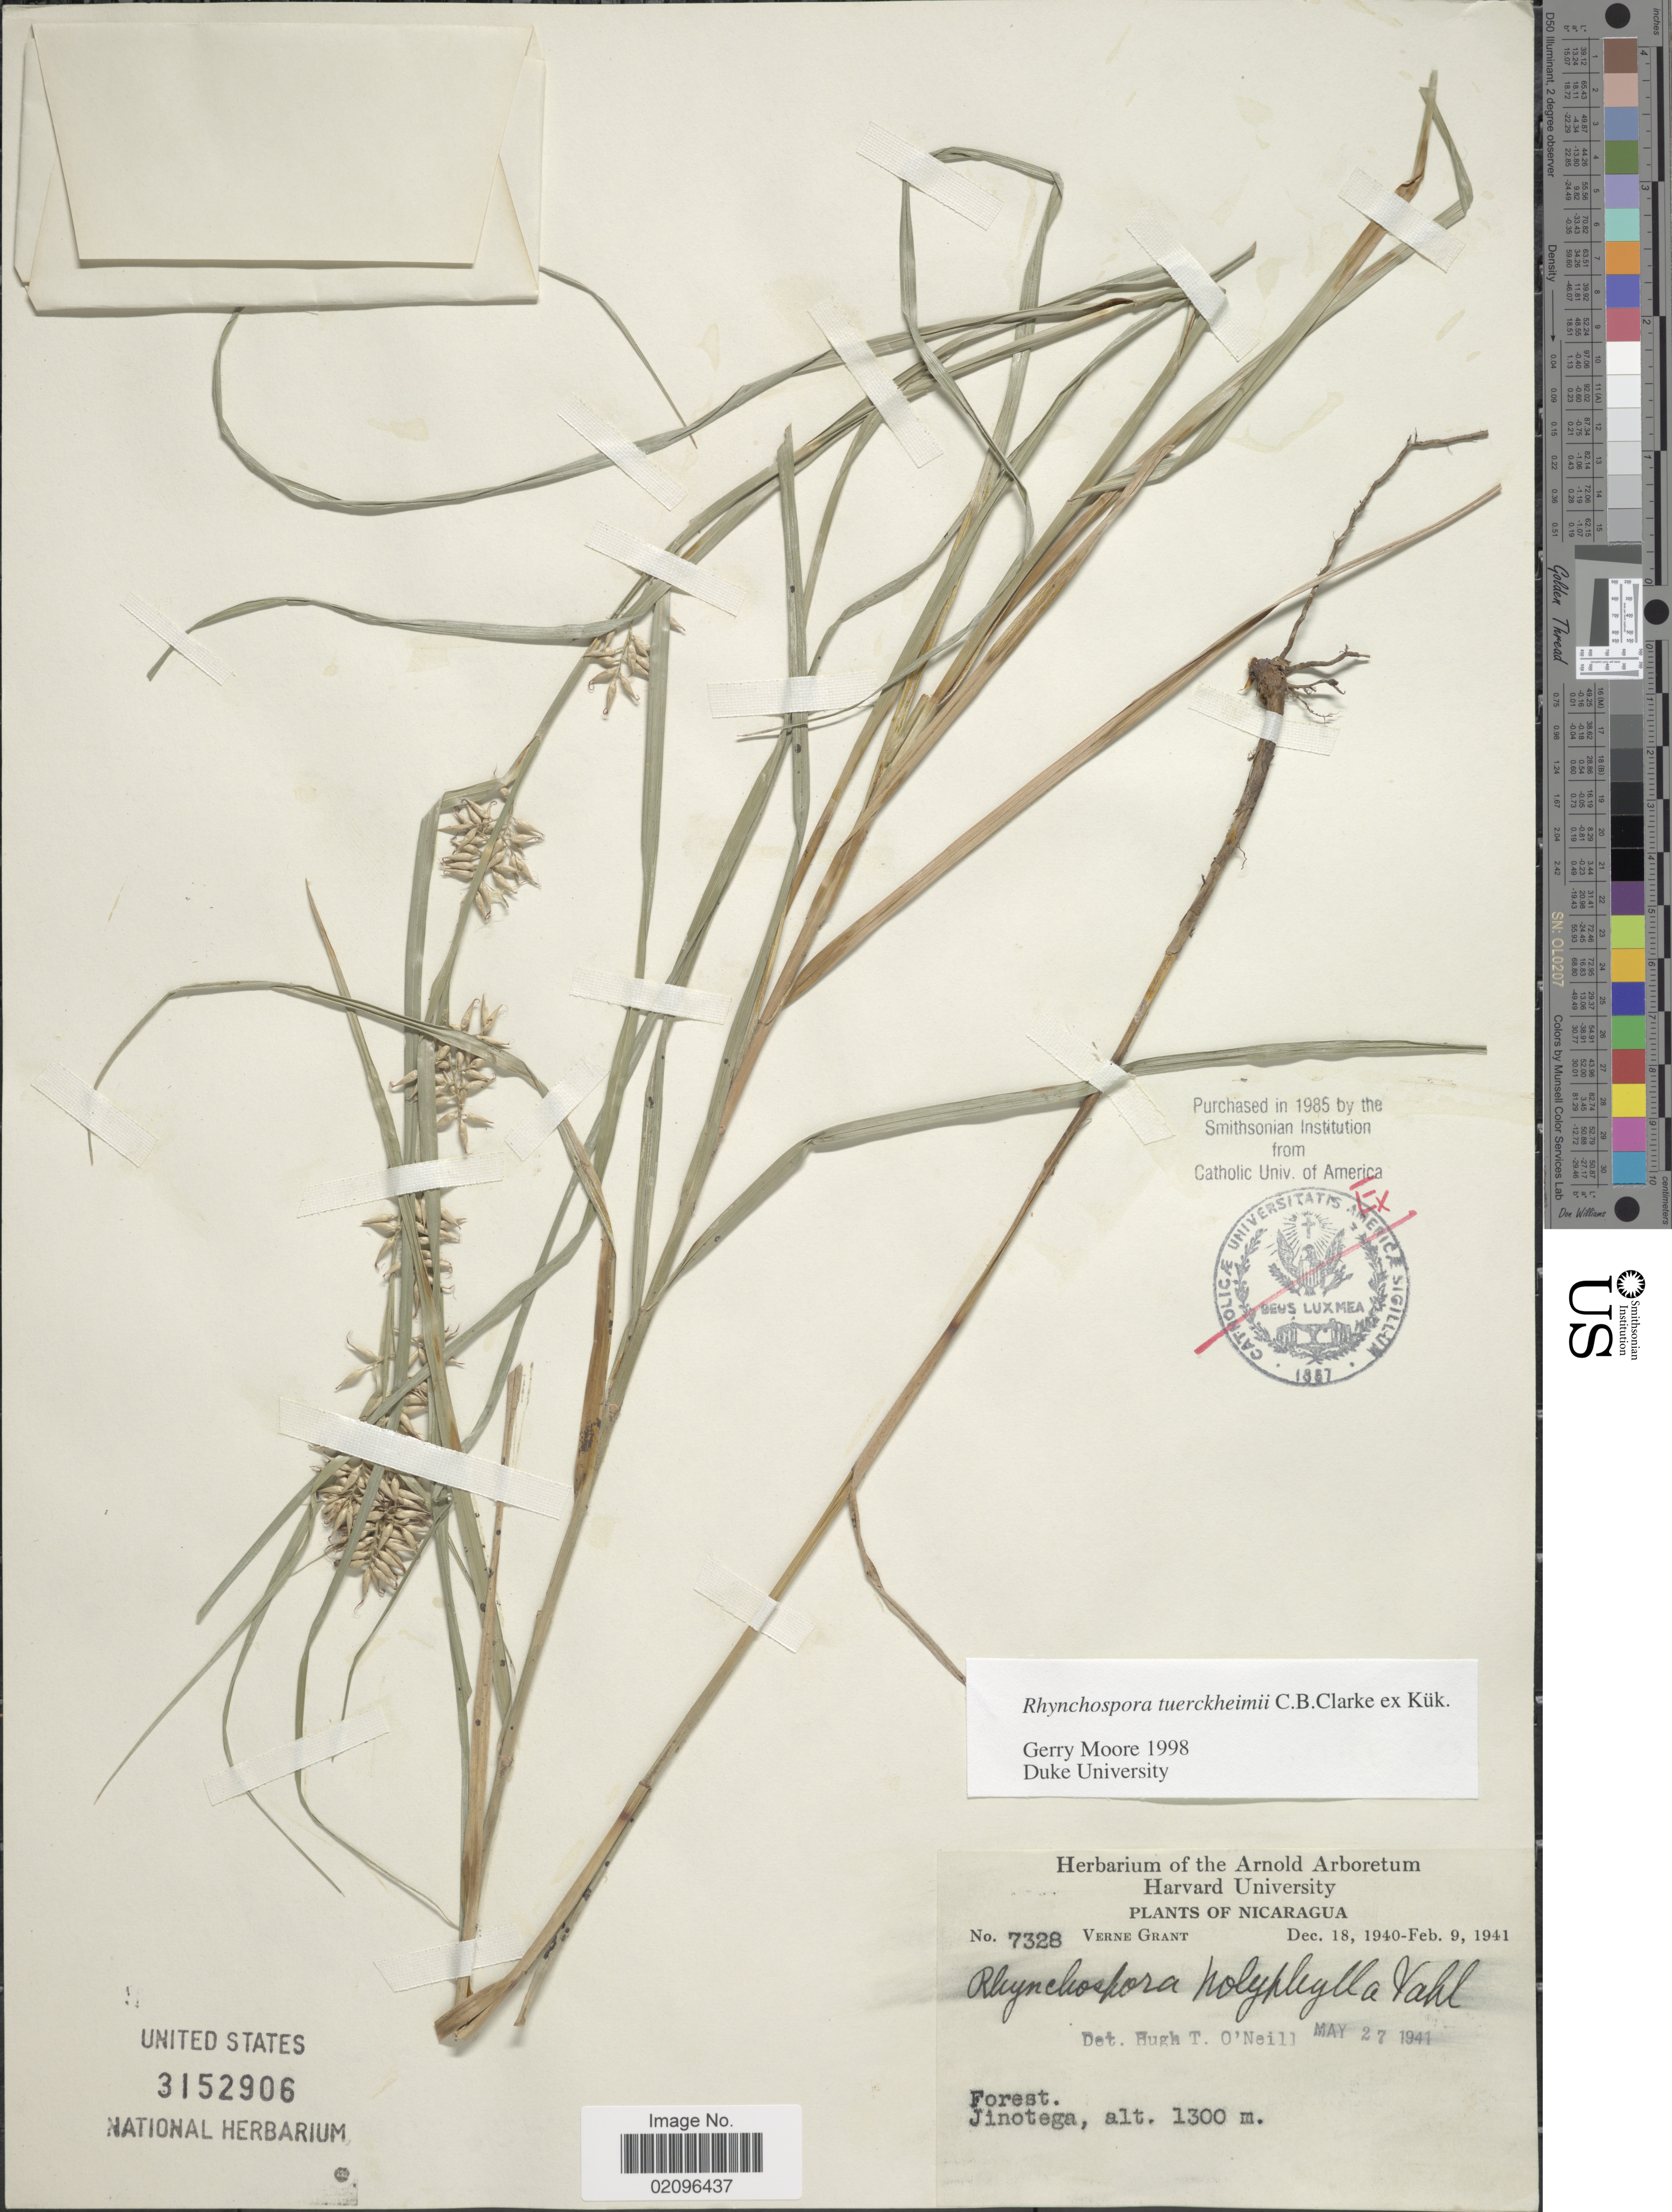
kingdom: Plantae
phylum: Tracheophyta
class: Liliopsida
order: Poales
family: Cyperaceae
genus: Rhynchospora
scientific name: Rhynchospora tuerckheimii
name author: C.B. Clarke ex Kük.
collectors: V. Grant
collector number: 7328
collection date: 1940-12-18/1941-02-09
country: Nicaragua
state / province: Jinotega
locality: Forest, Jinotega,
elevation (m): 1300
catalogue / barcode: US 3152906